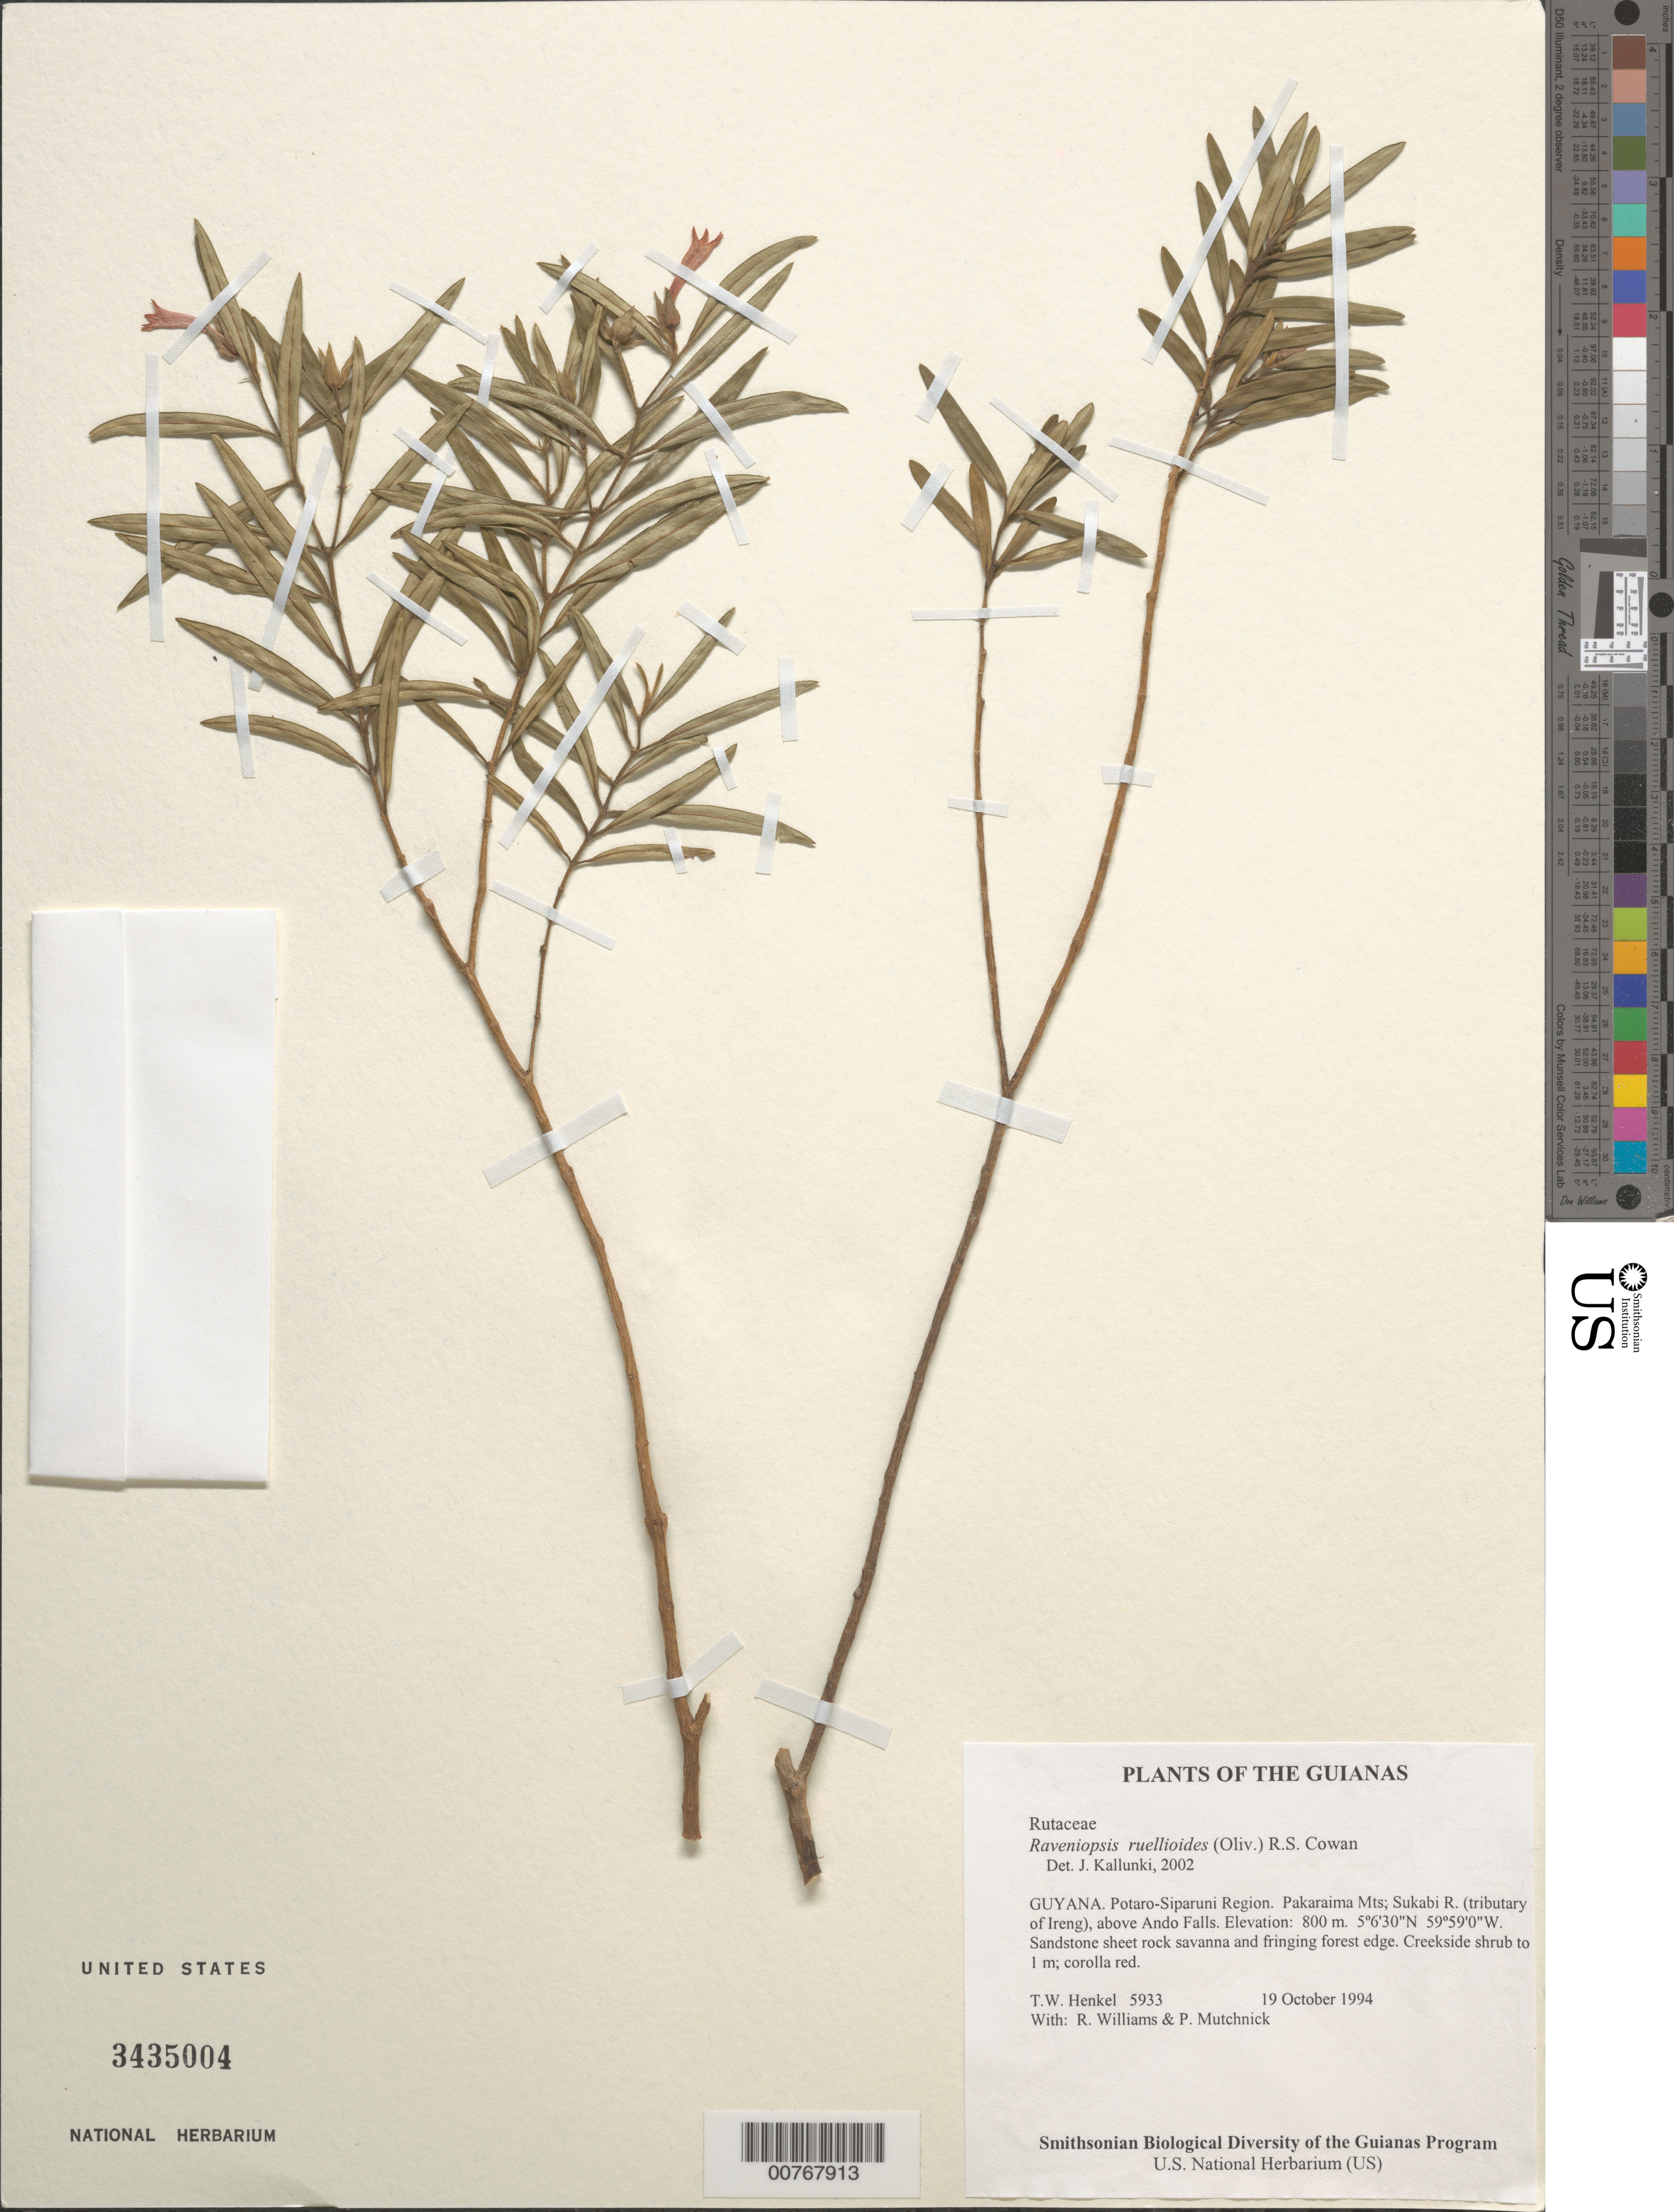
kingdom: Plantae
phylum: Tracheophyta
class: Magnoliopsida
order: Sapindales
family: Rutaceae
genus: Raveniopsis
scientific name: Raveniopsis ruellioides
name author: (Oliv.) R.S. Cowan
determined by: Kallunki, Jacquelyn A.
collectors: T. Henkel, R. Williams & P. Mutchnick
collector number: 5933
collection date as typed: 19 October 1994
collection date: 1994-10-19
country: Guyana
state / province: Potaro-Siparuni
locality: Pakaraima Mts; Sukabi R. (tributary of Ireng), above Ando Falls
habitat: Sandstone sheet rock savanna and fringing forest edge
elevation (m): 800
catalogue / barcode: US 3435004